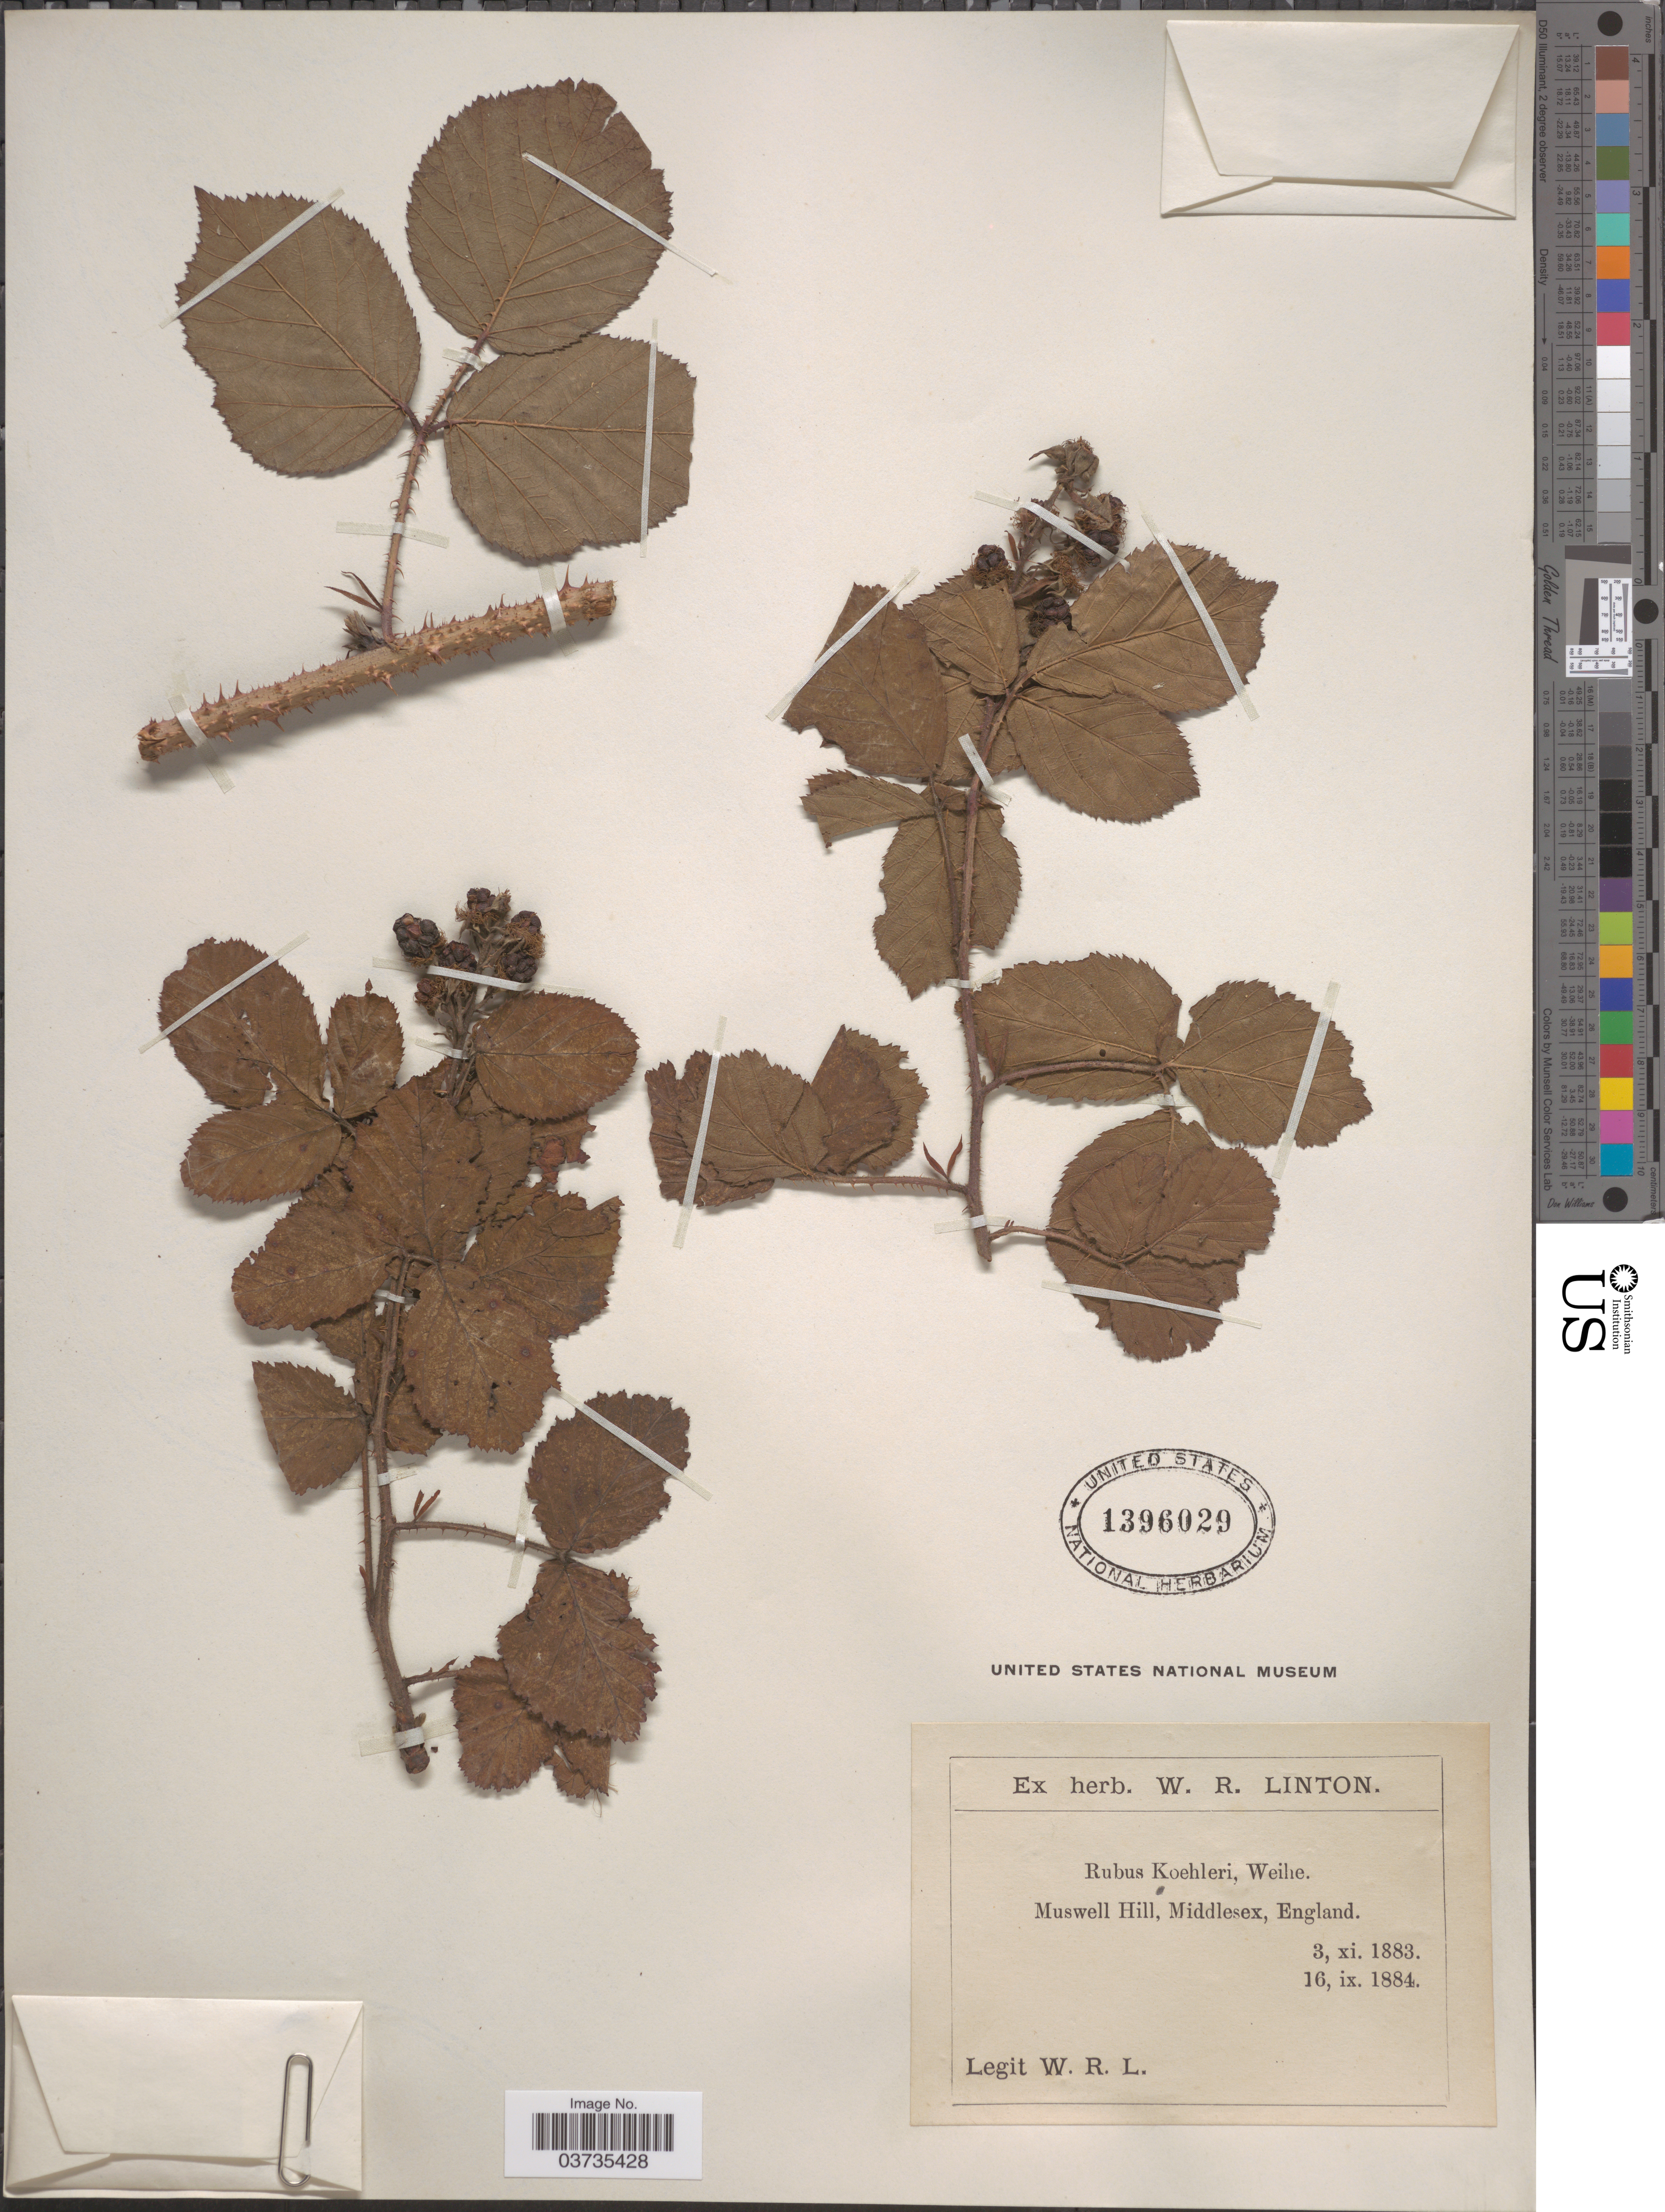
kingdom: Plantae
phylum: Tracheophyta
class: Magnoliopsida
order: Rosales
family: Rosaceae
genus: Rubus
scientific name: Rubus sp.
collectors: W. Linton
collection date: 1883-11-03/1884-09-16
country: United Kingdom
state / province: England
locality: Muswell Hill, Middlesex, England.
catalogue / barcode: US 1396029